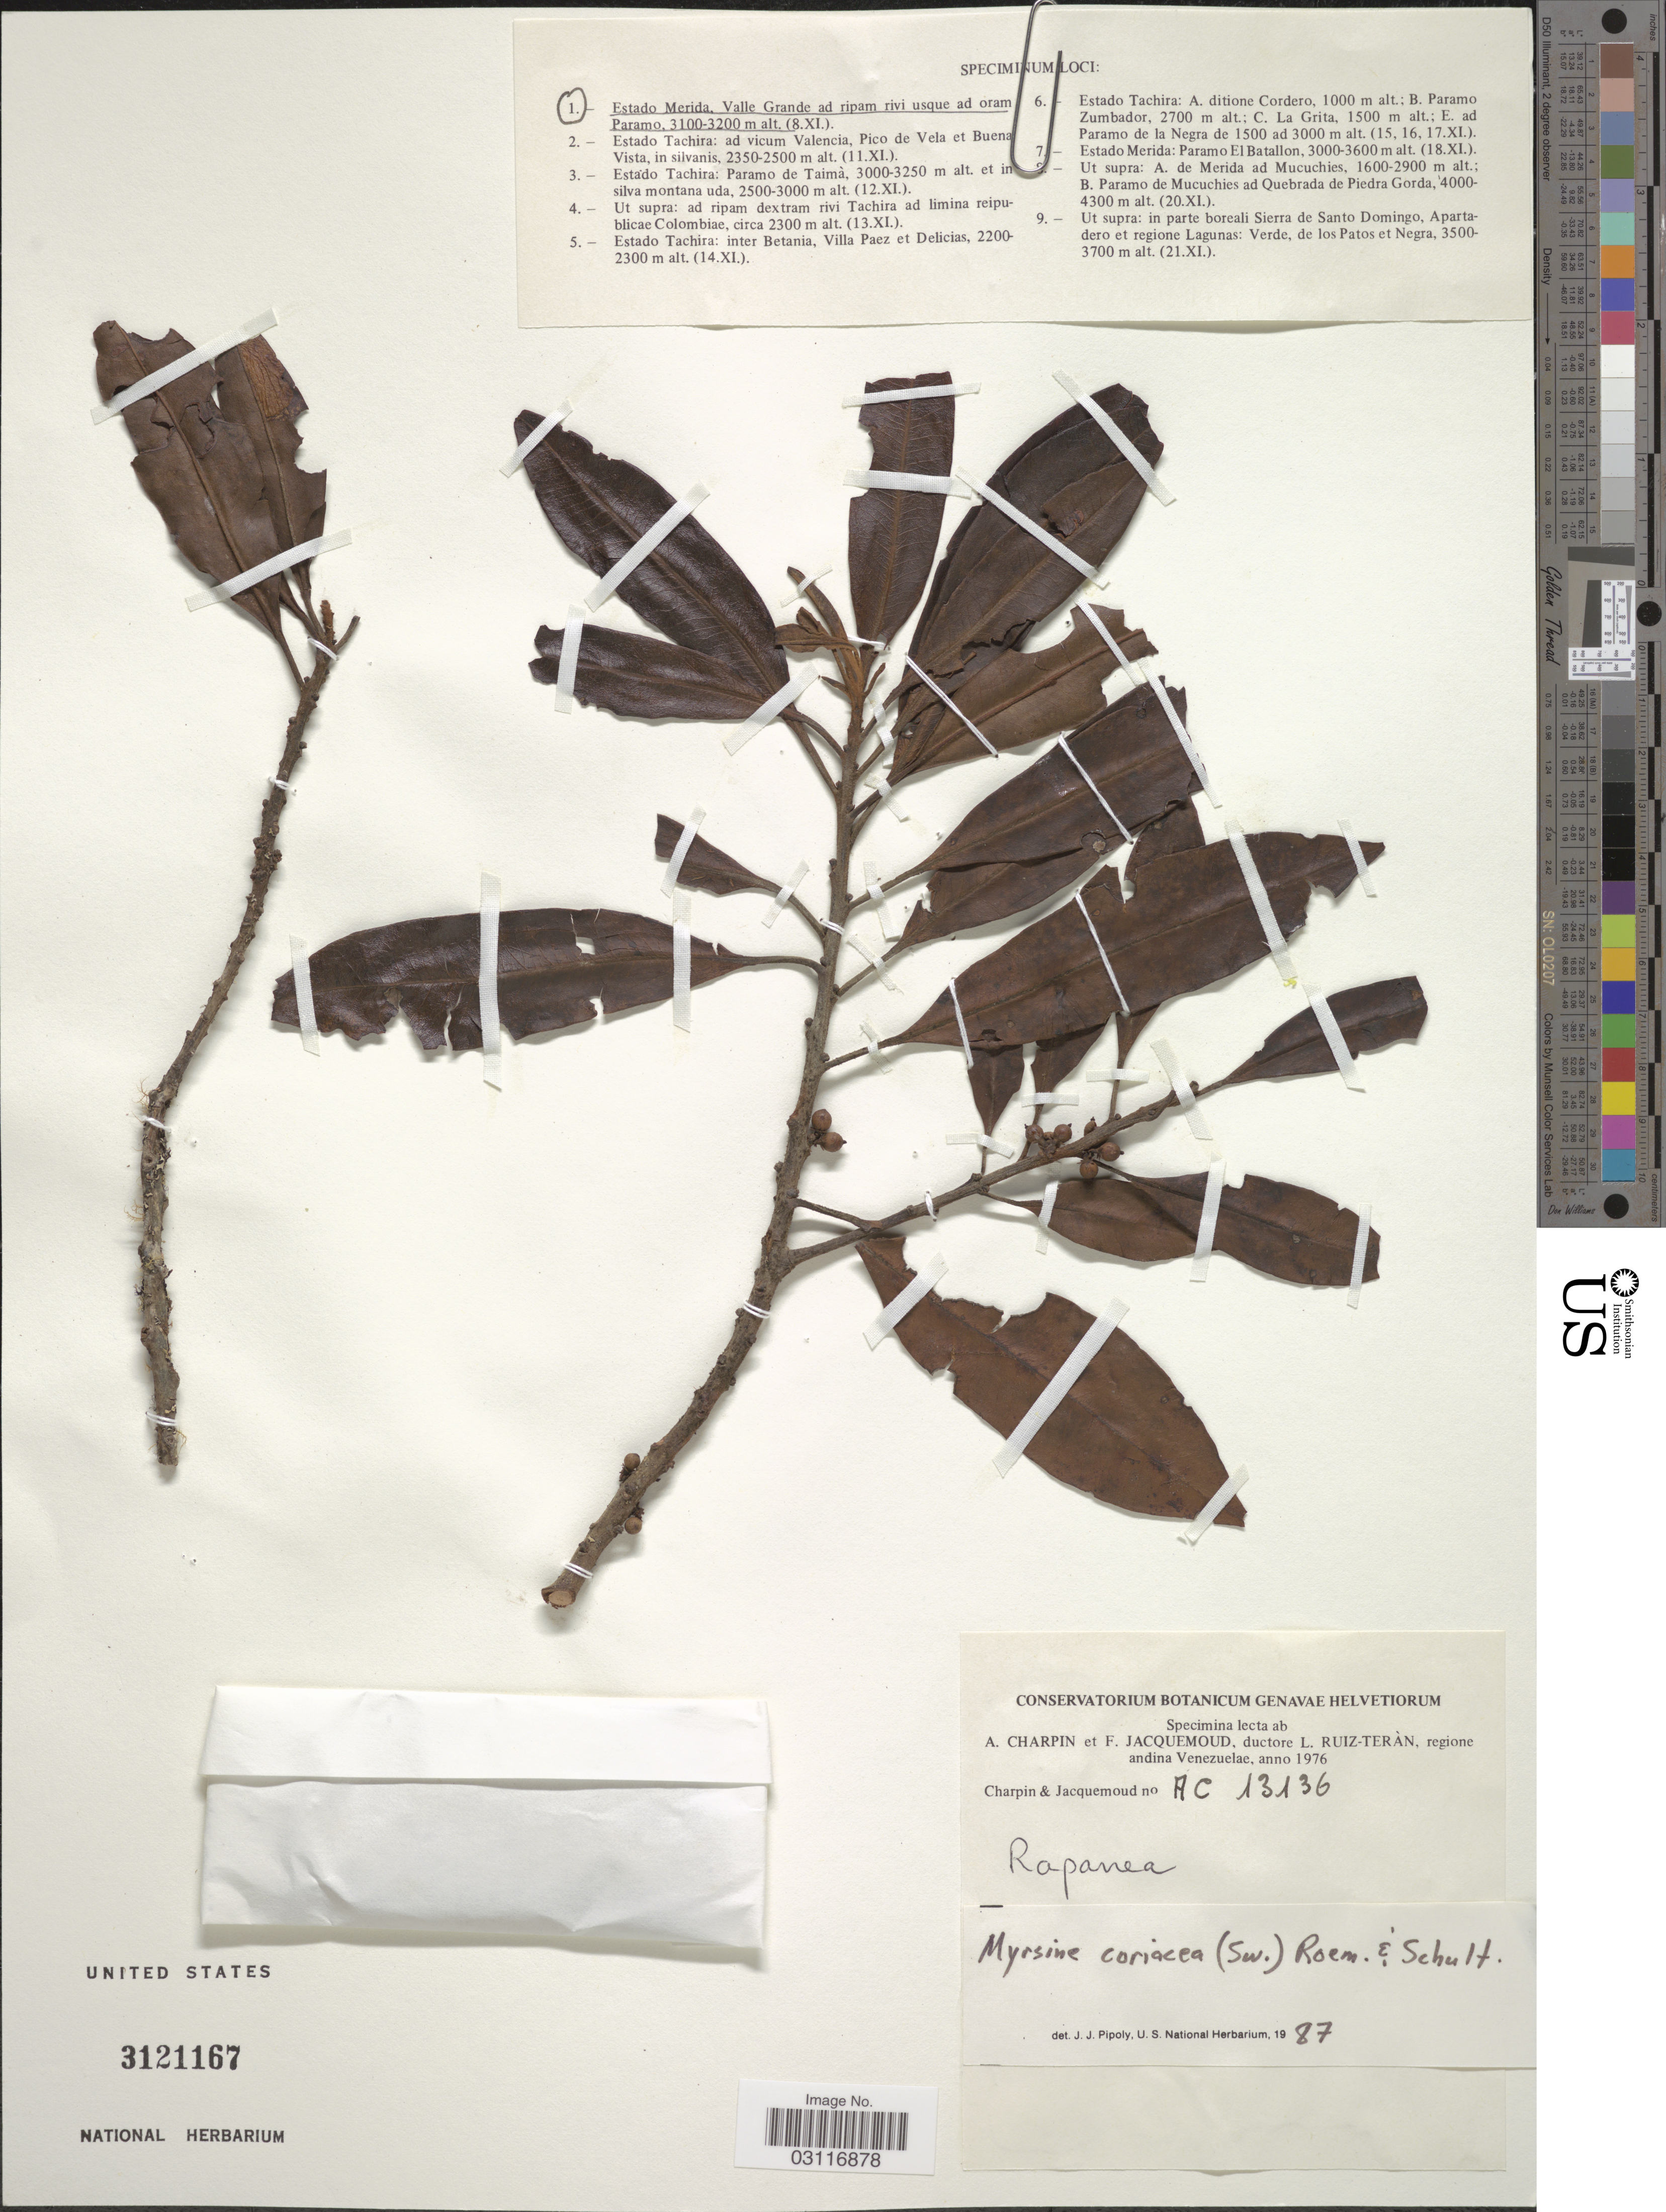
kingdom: Plantae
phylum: Tracheophyta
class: Magnoliopsida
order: Ericales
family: Primulaceae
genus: Myrsine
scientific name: Myrsine coriacea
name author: (Sw.) R. Br. ex Roem. & Schult.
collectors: A. Charpin & F. Jacquemoud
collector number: AC13136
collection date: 1976-11-08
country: Venezuela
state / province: Mérida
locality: Regione andina Venezuelae. Valle Grande ad ripam rivi usque ad oram Paramo.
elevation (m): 3100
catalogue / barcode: US 3121167